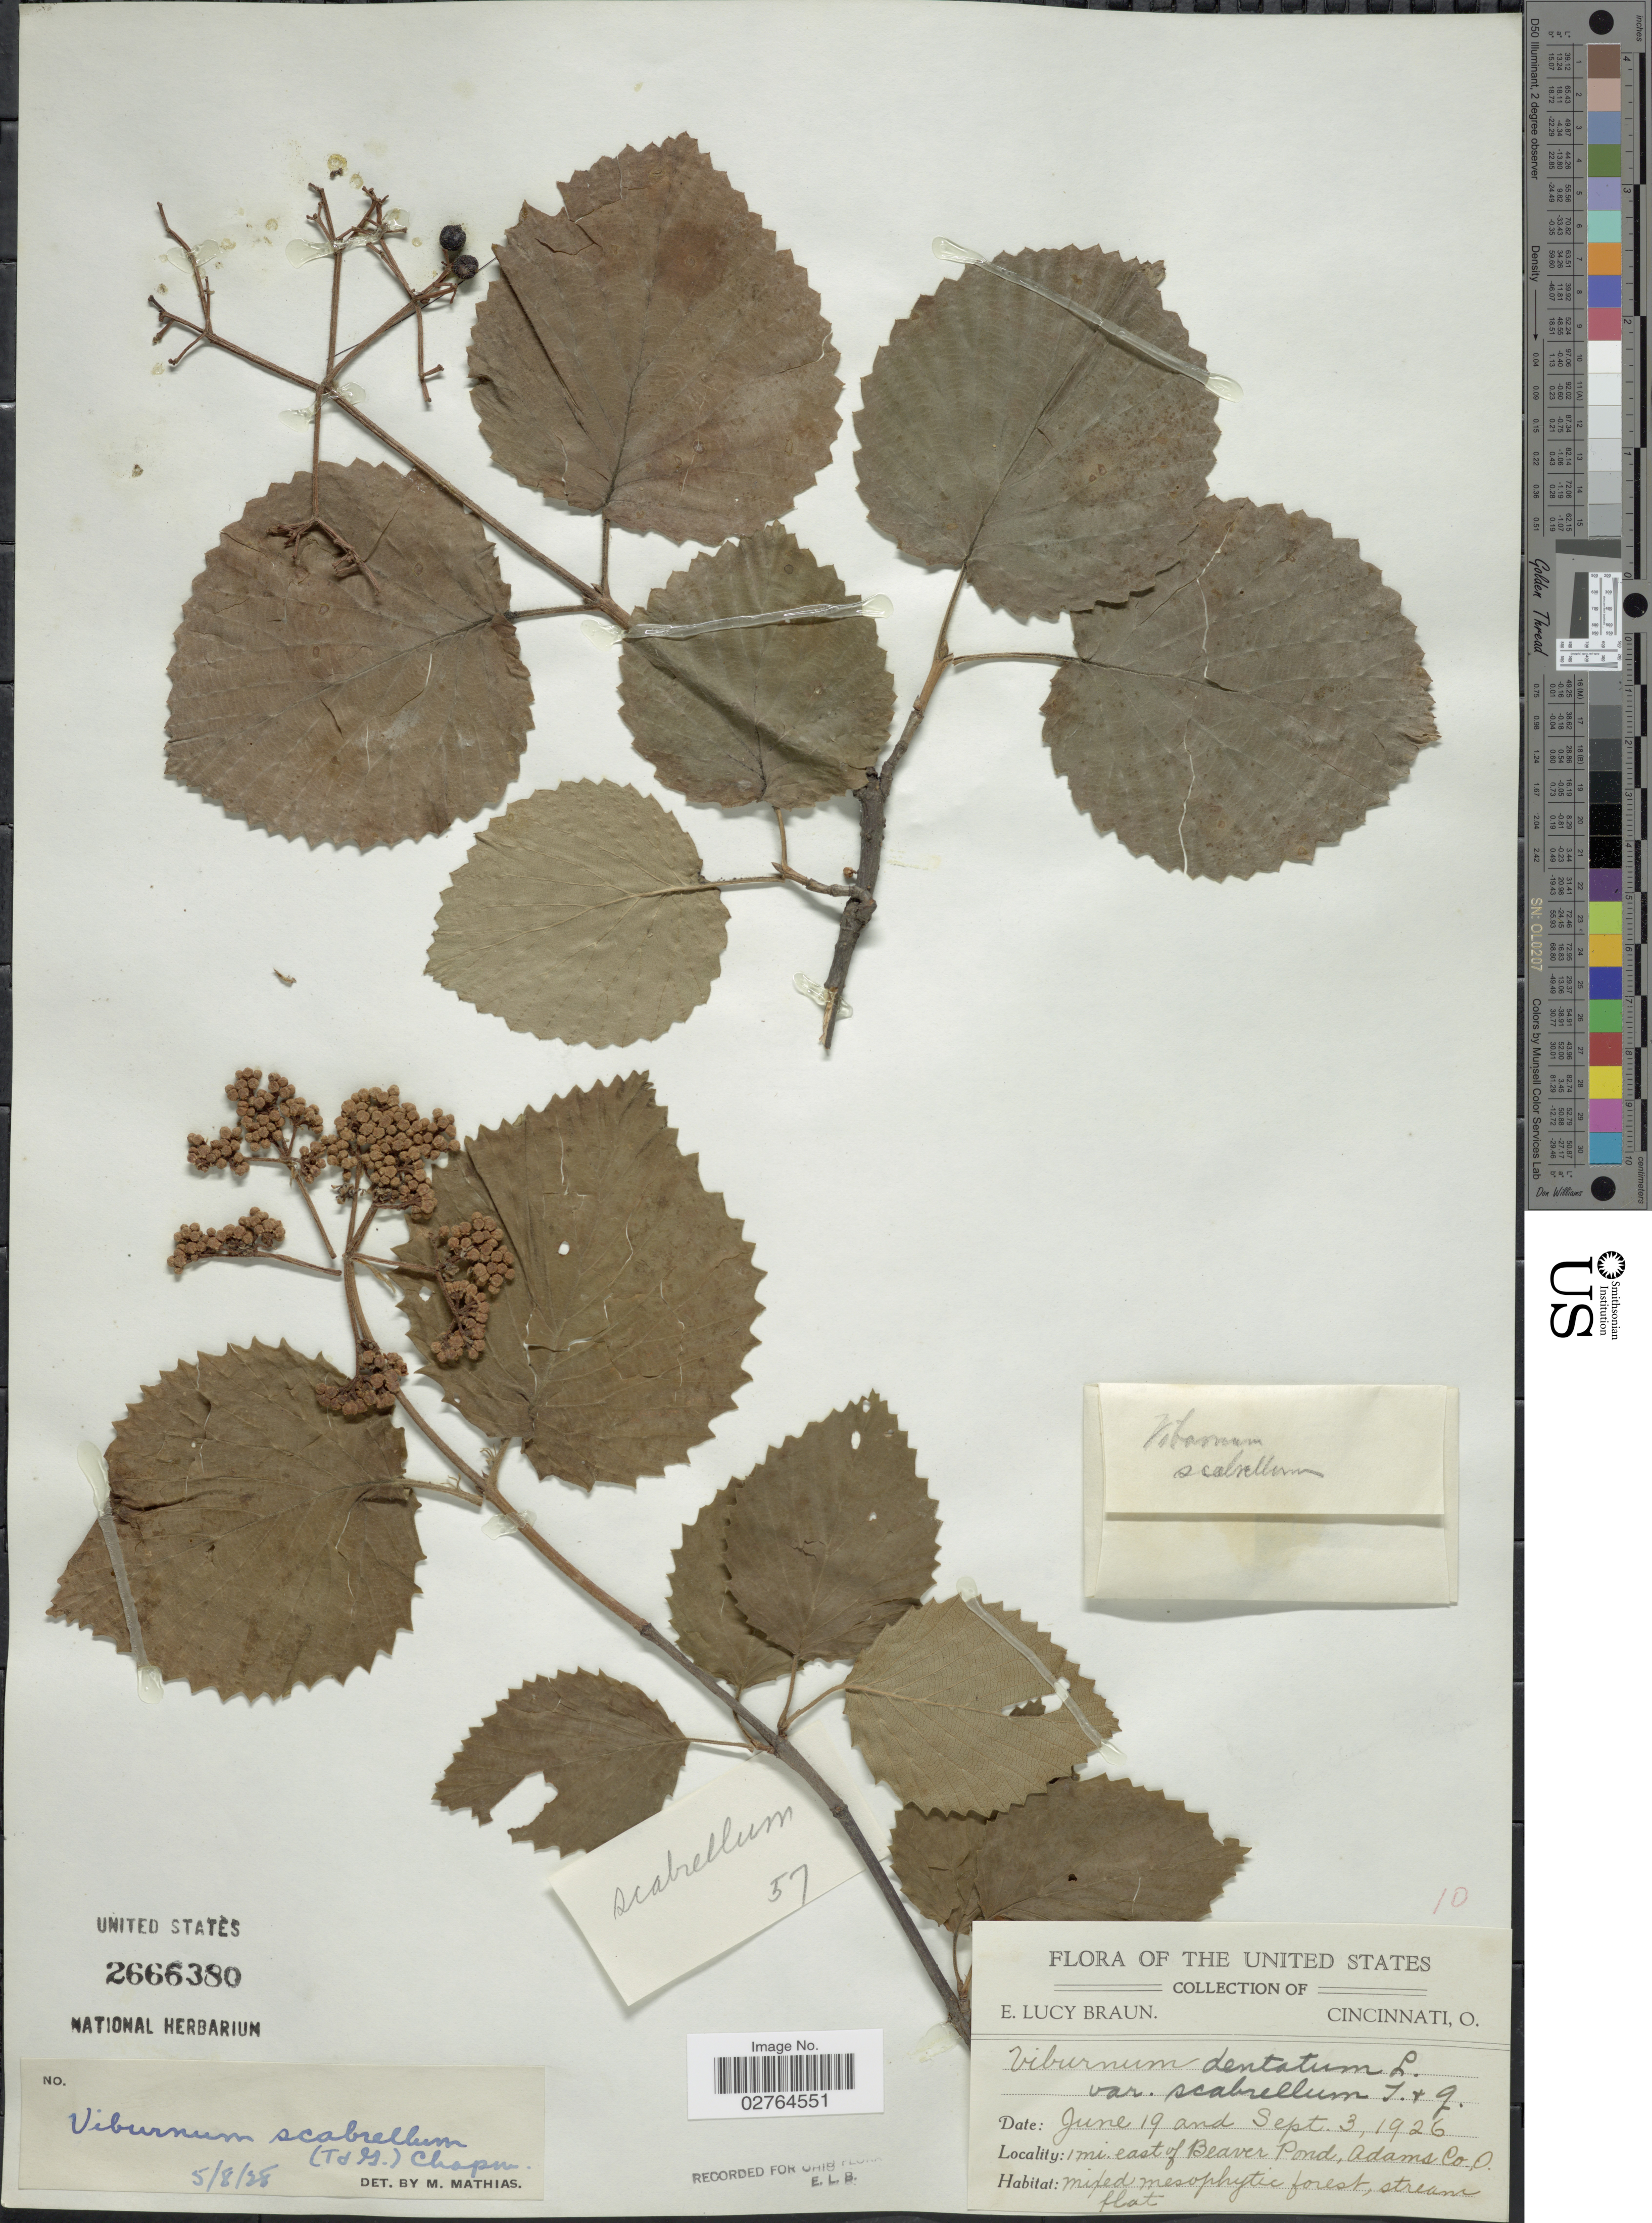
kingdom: Plantae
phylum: Tracheophyta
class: Magnoliopsida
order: Dipsacales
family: Viburnaceae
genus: Viburnum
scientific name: Viburnum scabrellum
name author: (Torr. & A. Gray) Chapm.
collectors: E. L. Braun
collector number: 57?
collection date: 1926-06-19/1926-09-03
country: United States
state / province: Ohio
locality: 1 mi. east of Beaver Pond, Adams Co.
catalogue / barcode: US 2666380